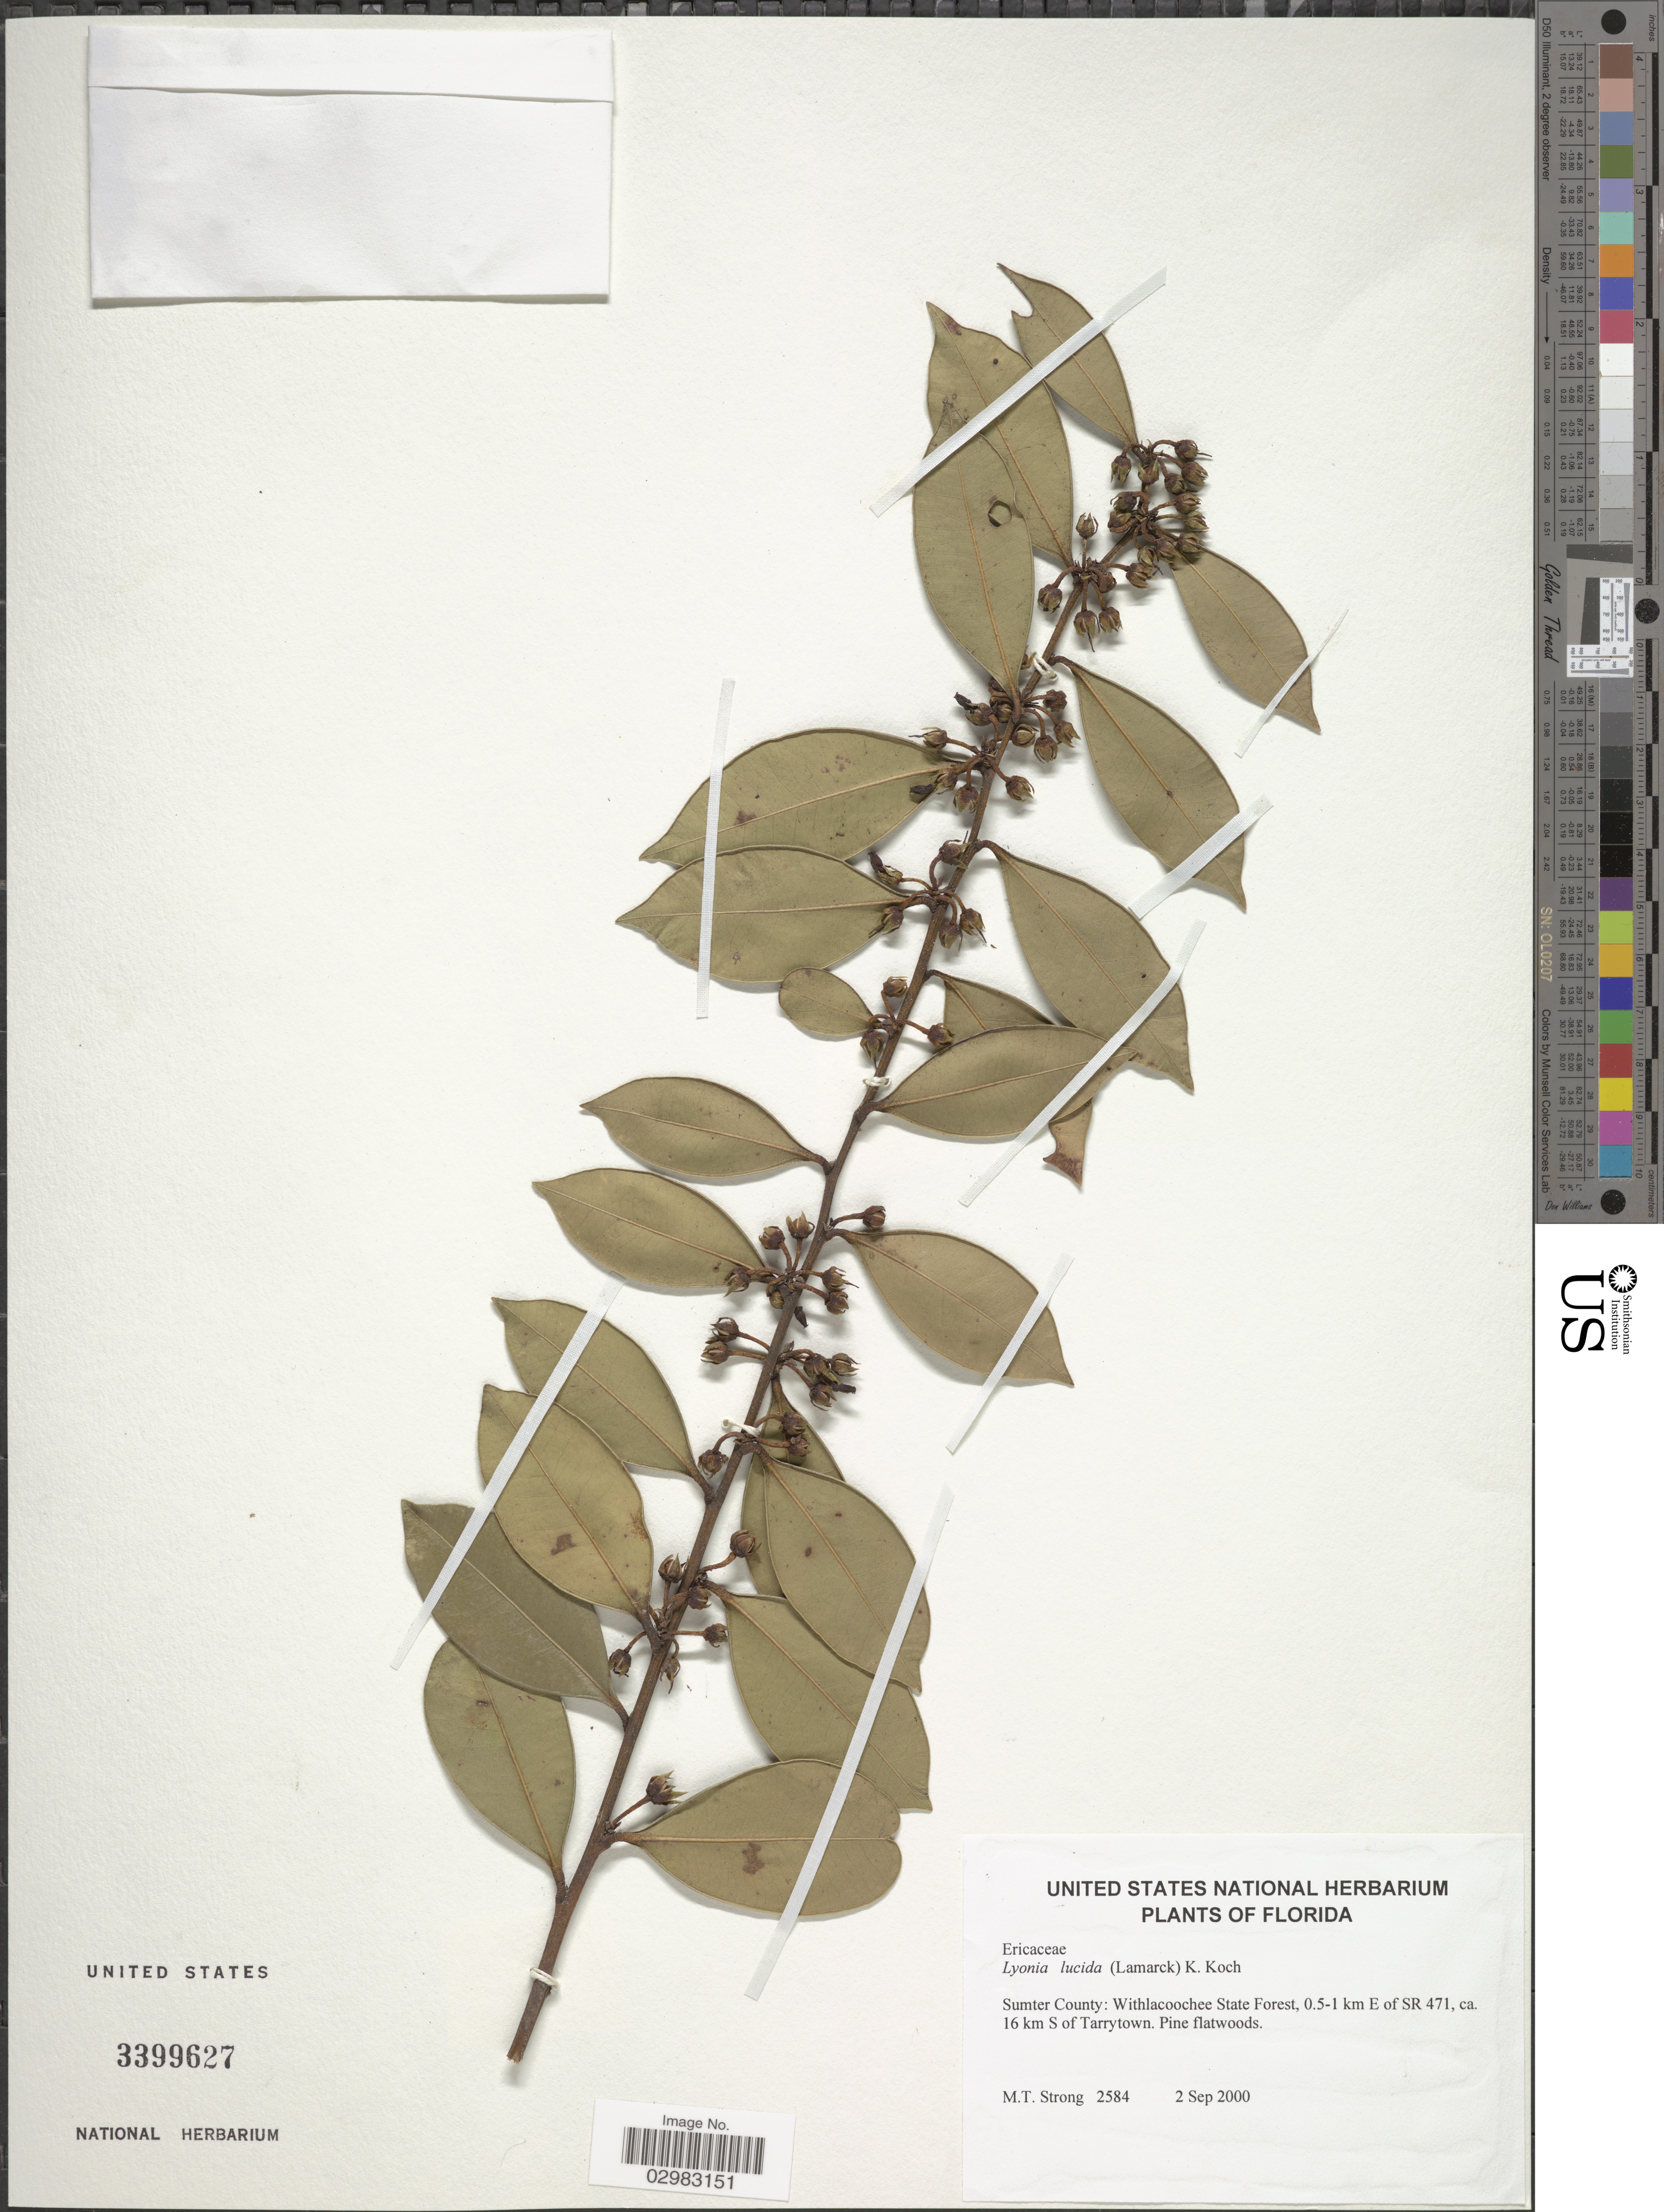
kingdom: Plantae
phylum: Tracheophyta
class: Magnoliopsida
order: Ericales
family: Ericaceae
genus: Lyonia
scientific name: Lyonia lucida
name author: K. Koch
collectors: M. T. Strong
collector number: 2584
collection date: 2000-09-02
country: United States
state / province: Florida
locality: Sumter County: Withlacoochee State Forest, 0.5-1 km E of SR 471, ca. 16 km S of Tarrytown.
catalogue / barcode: US 3399627